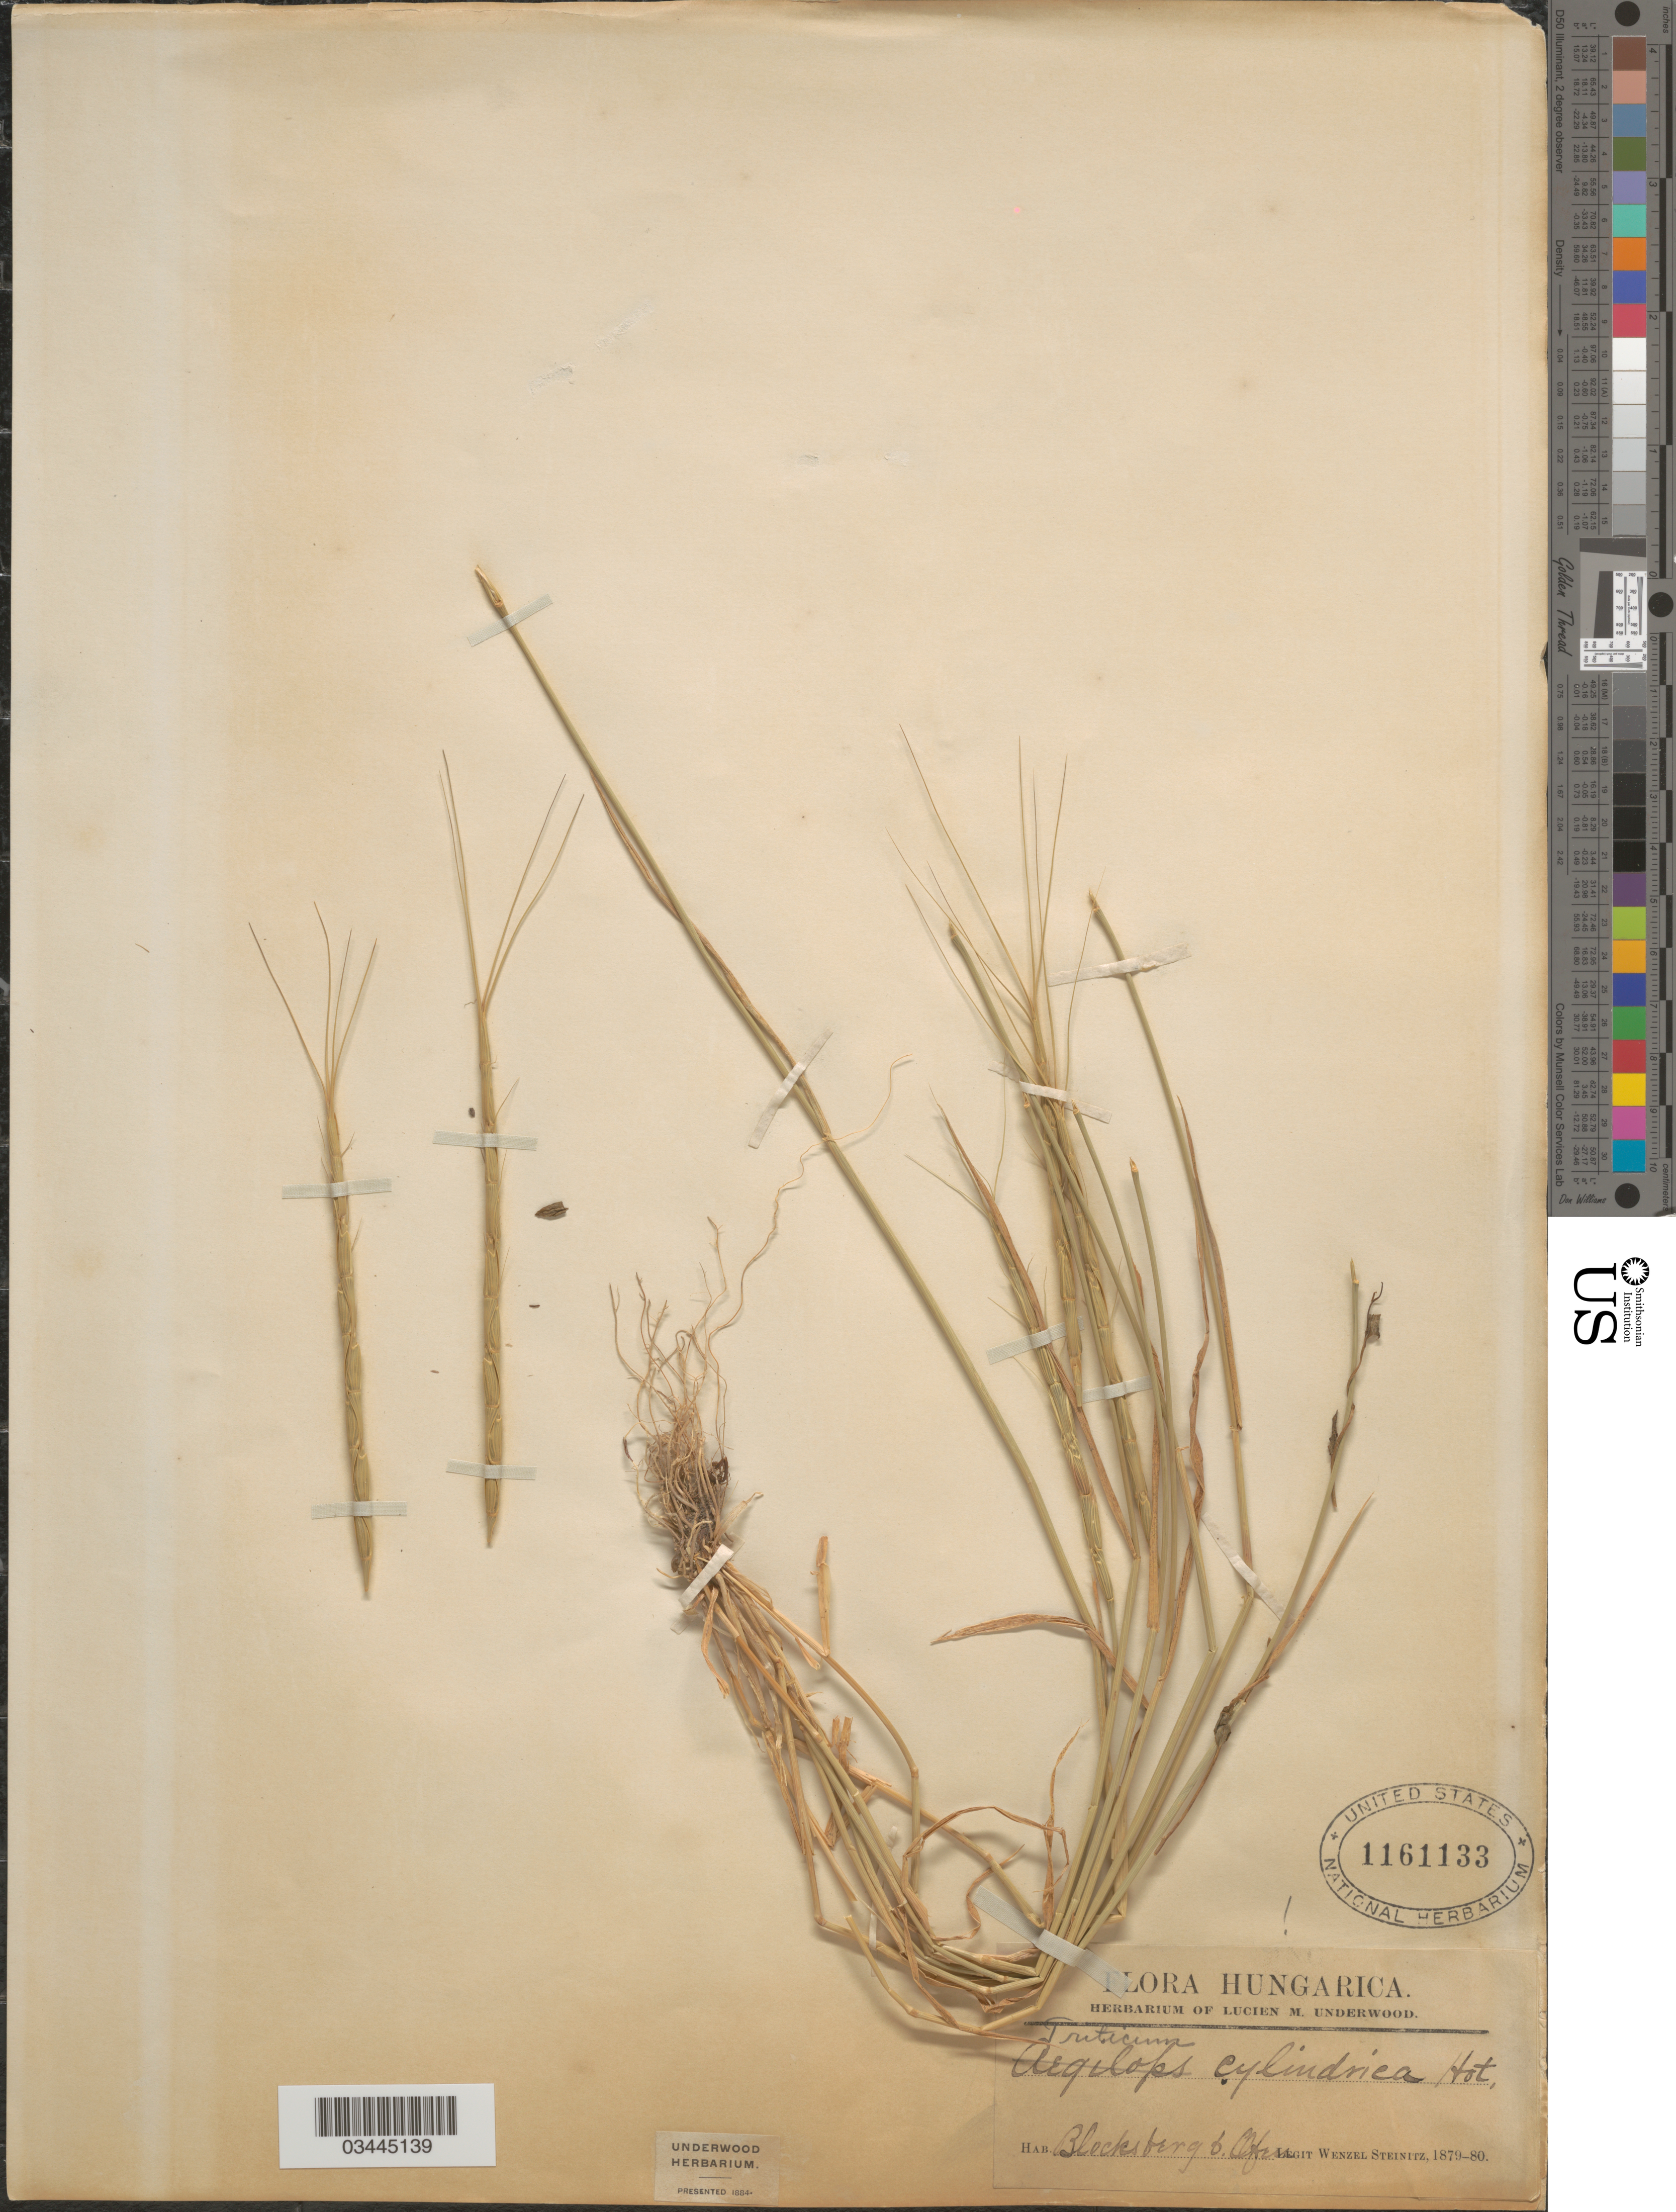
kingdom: Plantae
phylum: Tracheophyta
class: Liliopsida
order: Poales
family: Poaceae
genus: Aegilops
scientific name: Aegilops cylindrica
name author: Host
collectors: W. Steinitz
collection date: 1879/1880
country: Hungary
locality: Blocksberg b. Ofen.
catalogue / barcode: US 1161133